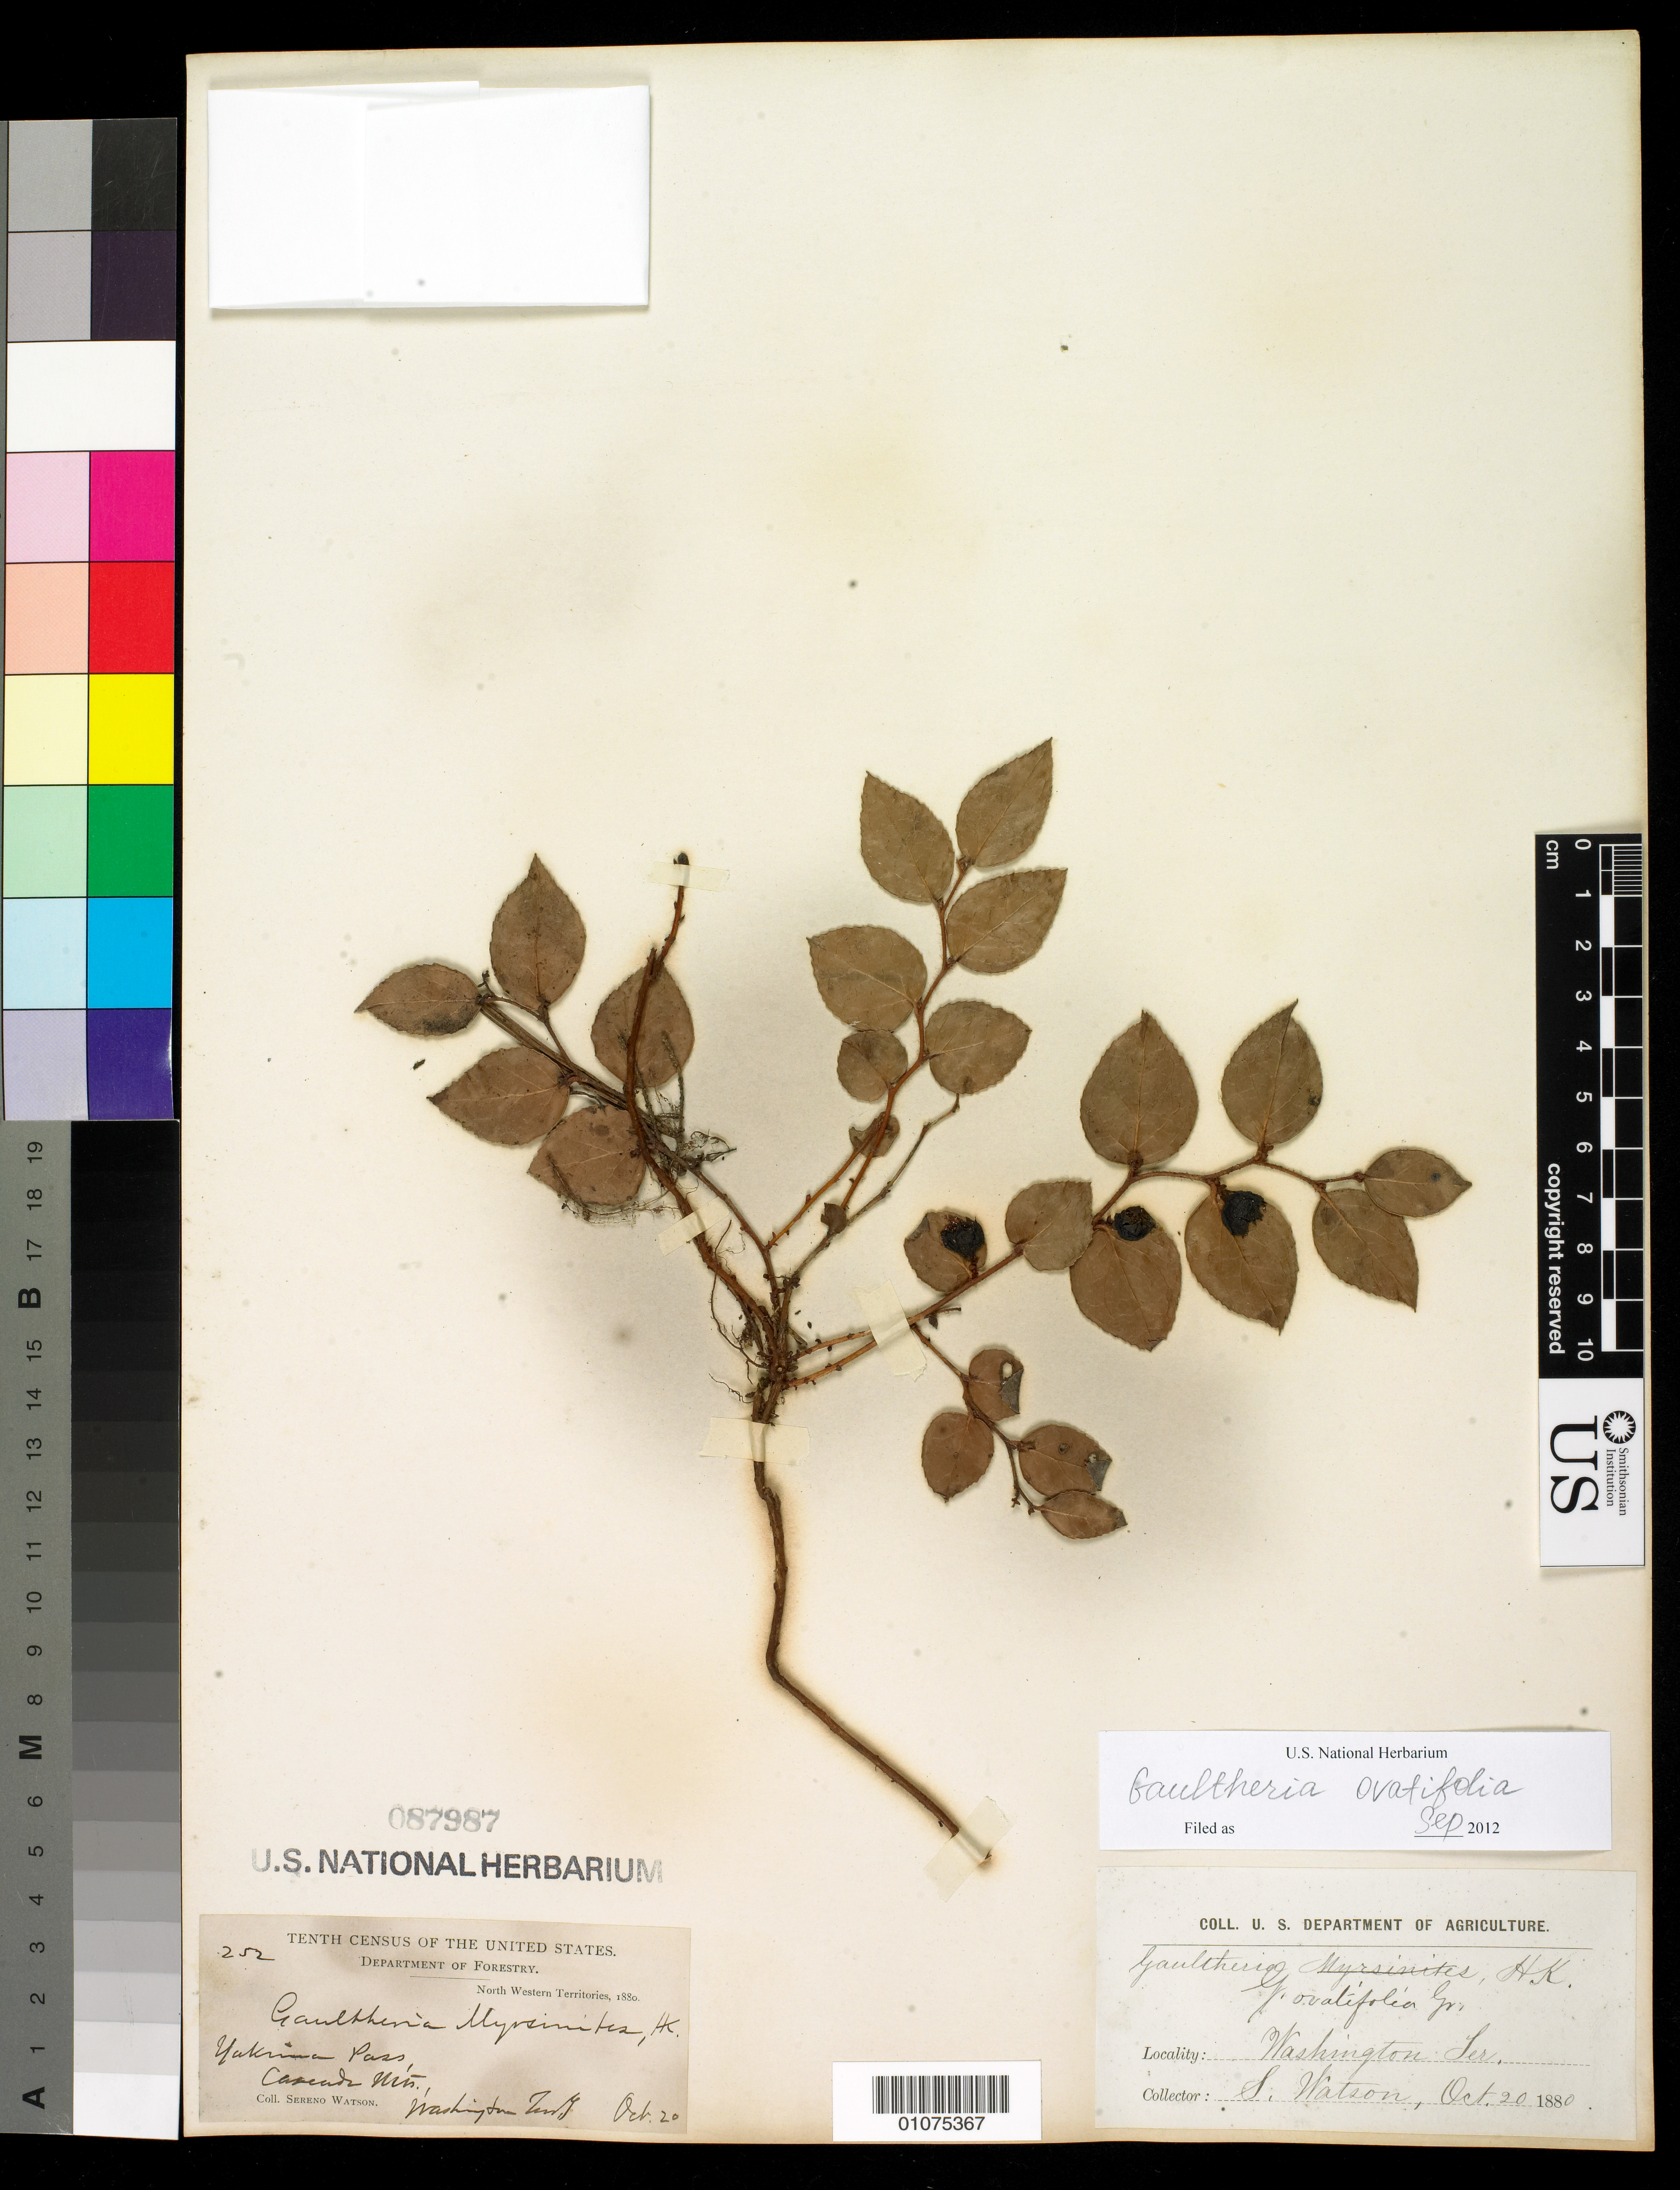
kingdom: Plantae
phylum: Tracheophyta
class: Magnoliopsida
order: Ericales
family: Ericaceae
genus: Gaultheria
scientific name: Gaultheria ovatifolia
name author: A. Gray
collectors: S. Watson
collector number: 252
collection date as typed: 20 Oct 1880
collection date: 1880-10-20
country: United States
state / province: Washington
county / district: Yakima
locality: Yakima Pass, Cascade Mts.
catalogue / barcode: US 87987